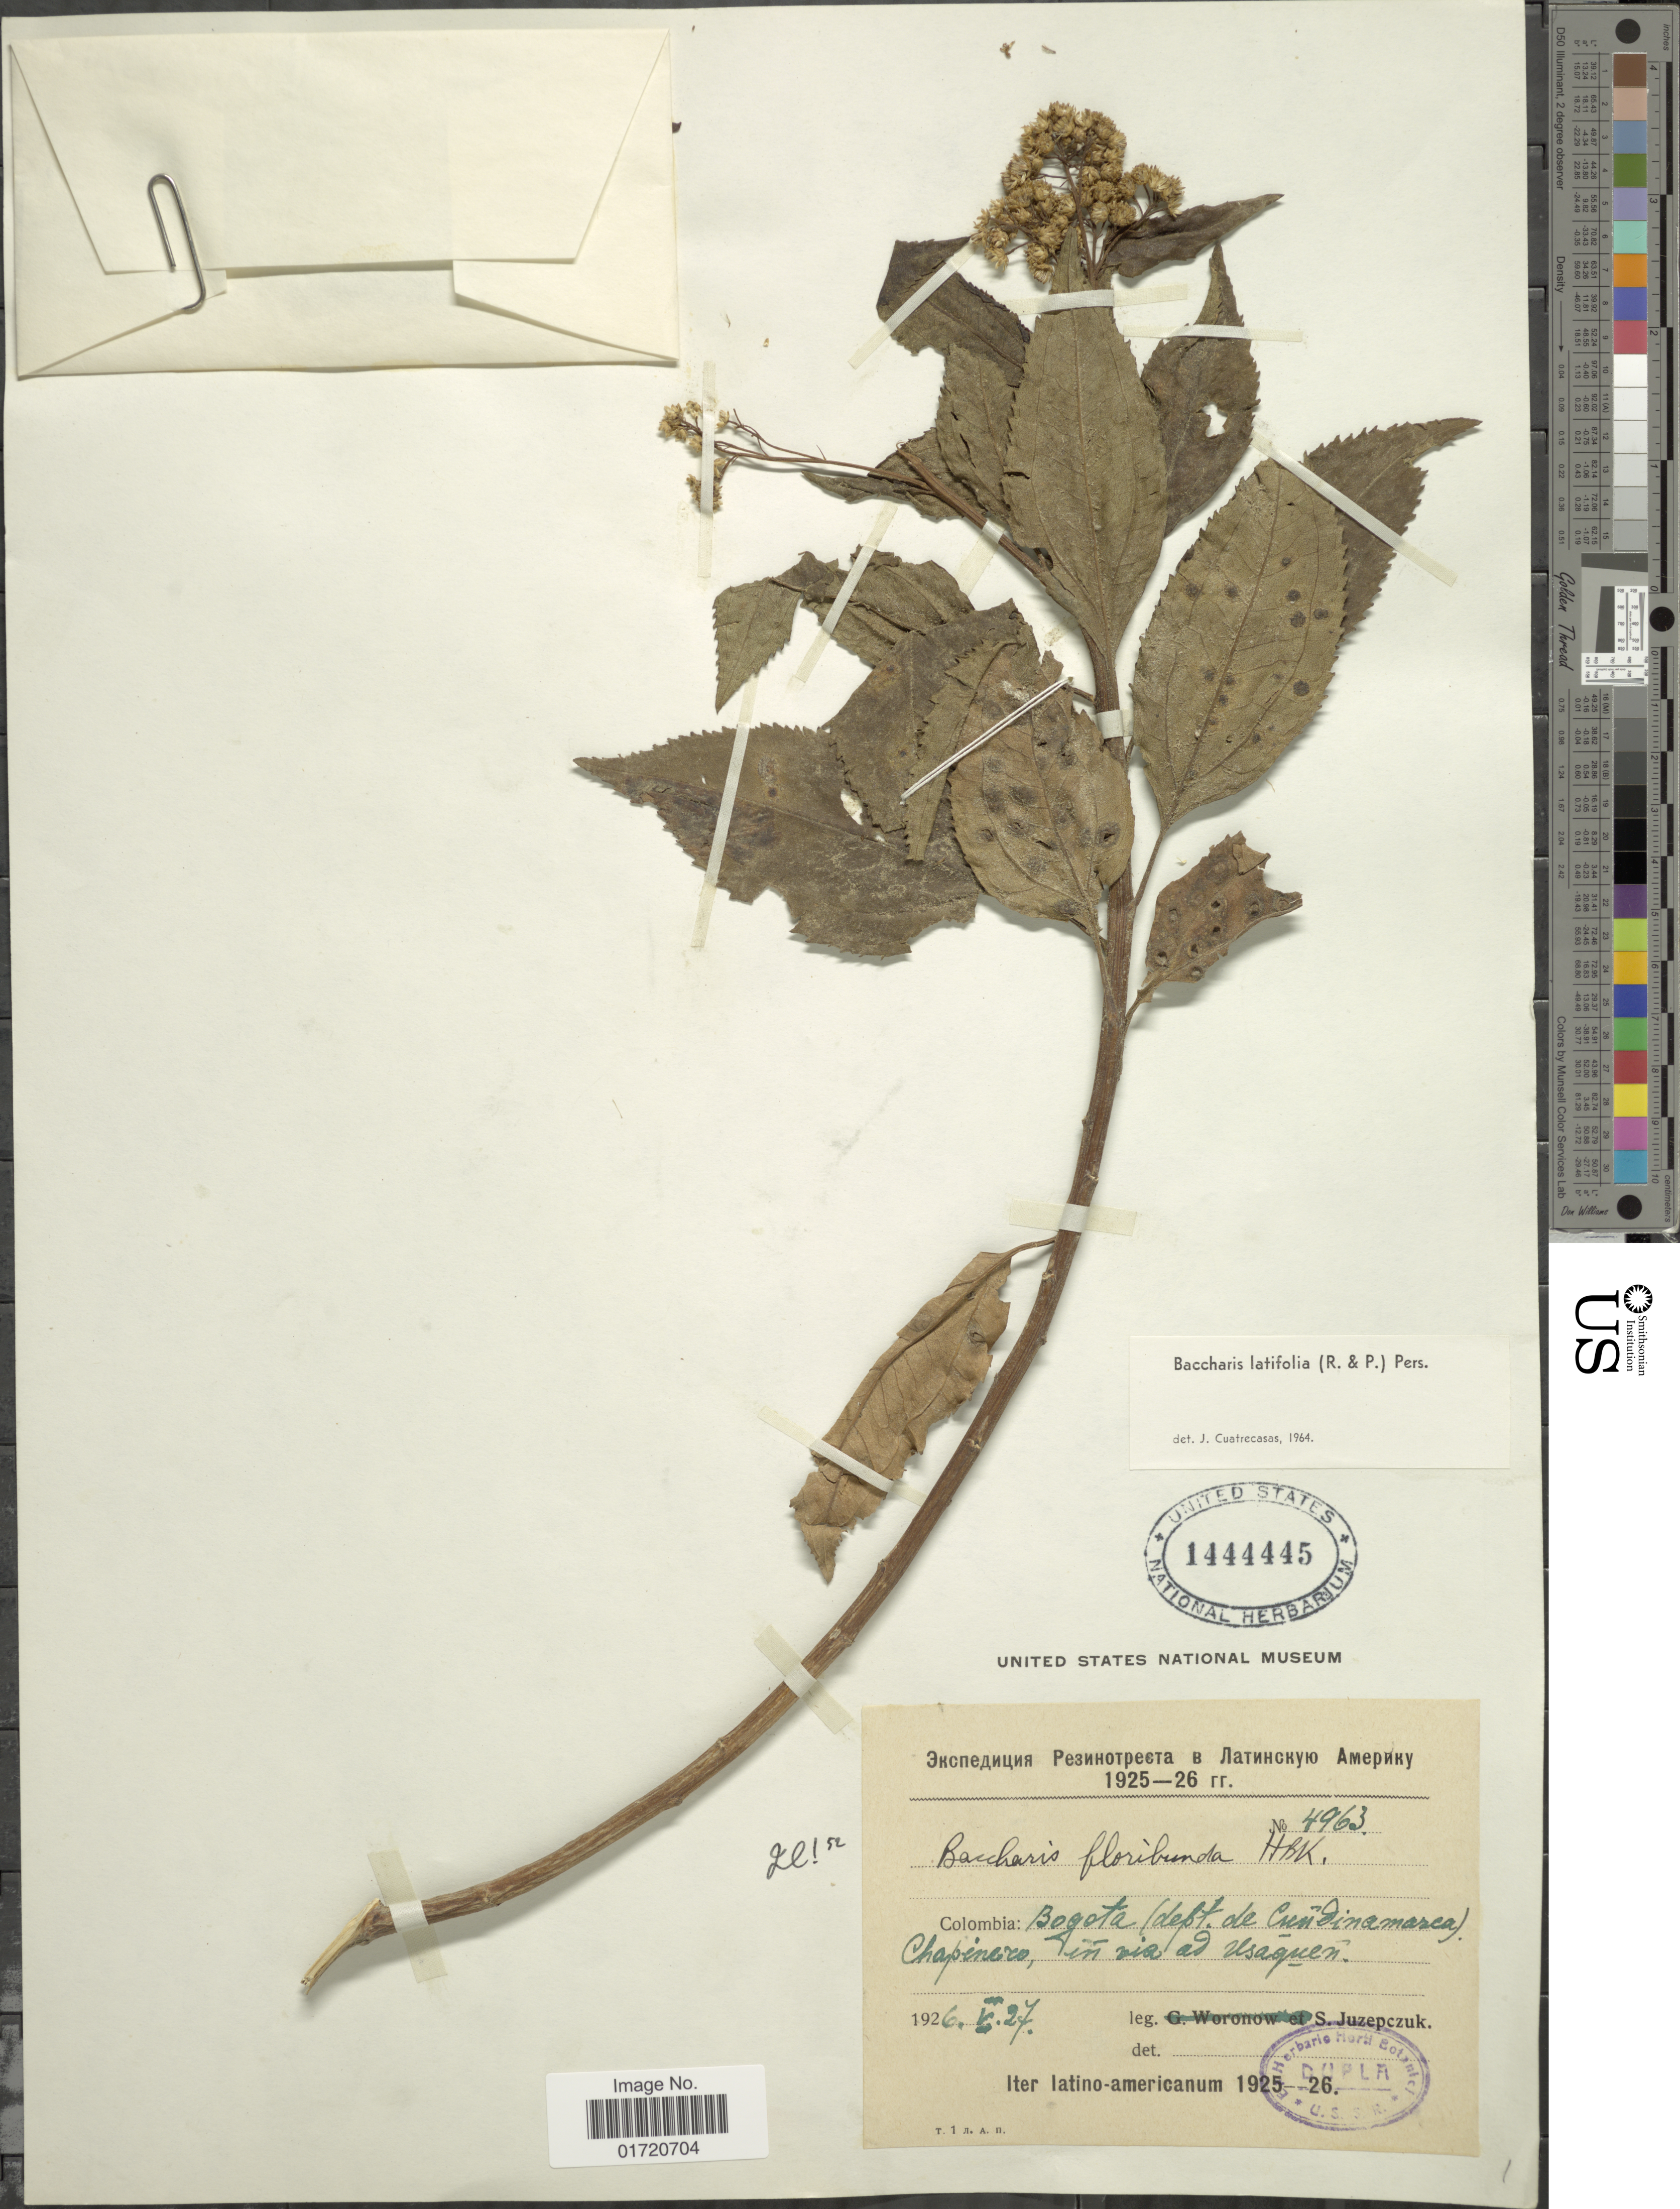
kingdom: Plantae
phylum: Tracheophyta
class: Magnoliopsida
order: Asterales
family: Asteraceae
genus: Baccharis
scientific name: Baccharis latifolia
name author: (Ruiz & Pav.) Pers.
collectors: S. V. Juzepczuk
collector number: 4963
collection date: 1926-05-27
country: Colombia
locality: Bogota (dept. de Cundinamarca) Chapinero, in via ad Usaquen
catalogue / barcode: US 1444445